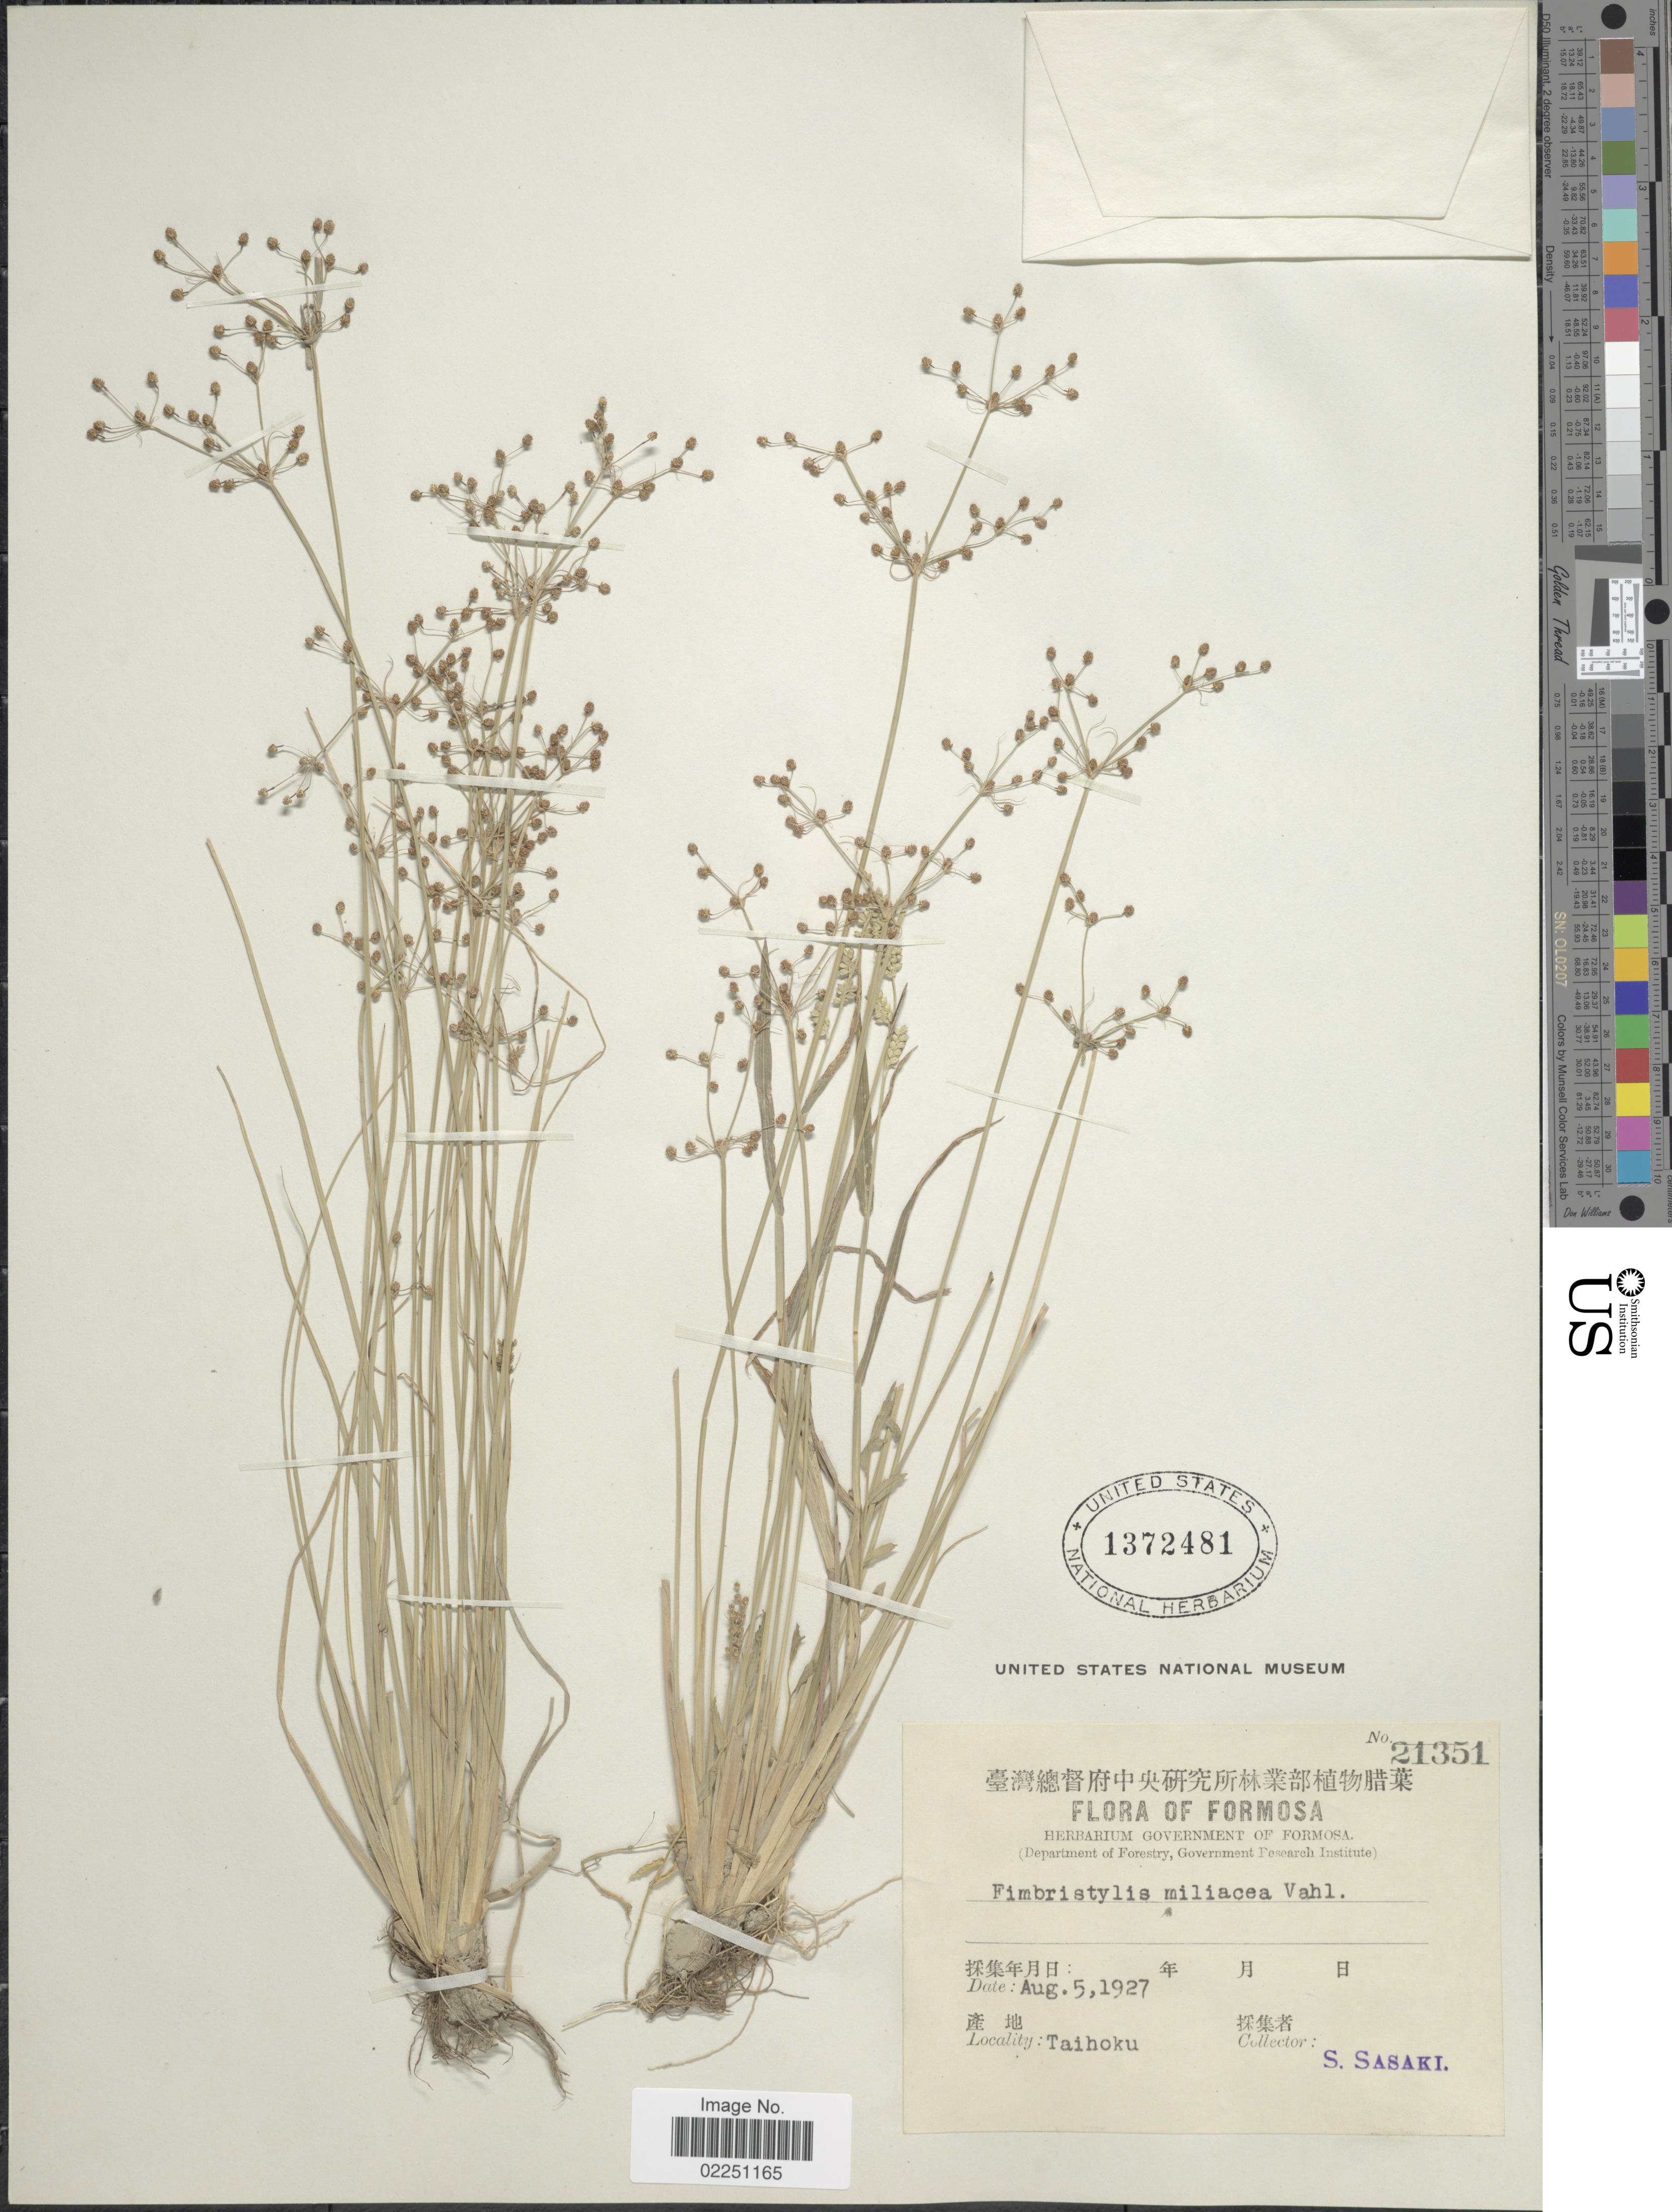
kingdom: Plantae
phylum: Tracheophyta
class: Liliopsida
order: Poales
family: Cyperaceae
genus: Fimbristylis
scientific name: Fimbristylis littoralis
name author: Gaudich.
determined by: Strong, M. T., (US), Smithsonian Institution - National Museum of Natural History (UNITED STATES)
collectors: S. Sasaki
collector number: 21351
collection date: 1927-08-05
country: Taiwan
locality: Formosa. Taihoku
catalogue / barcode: US 1372481